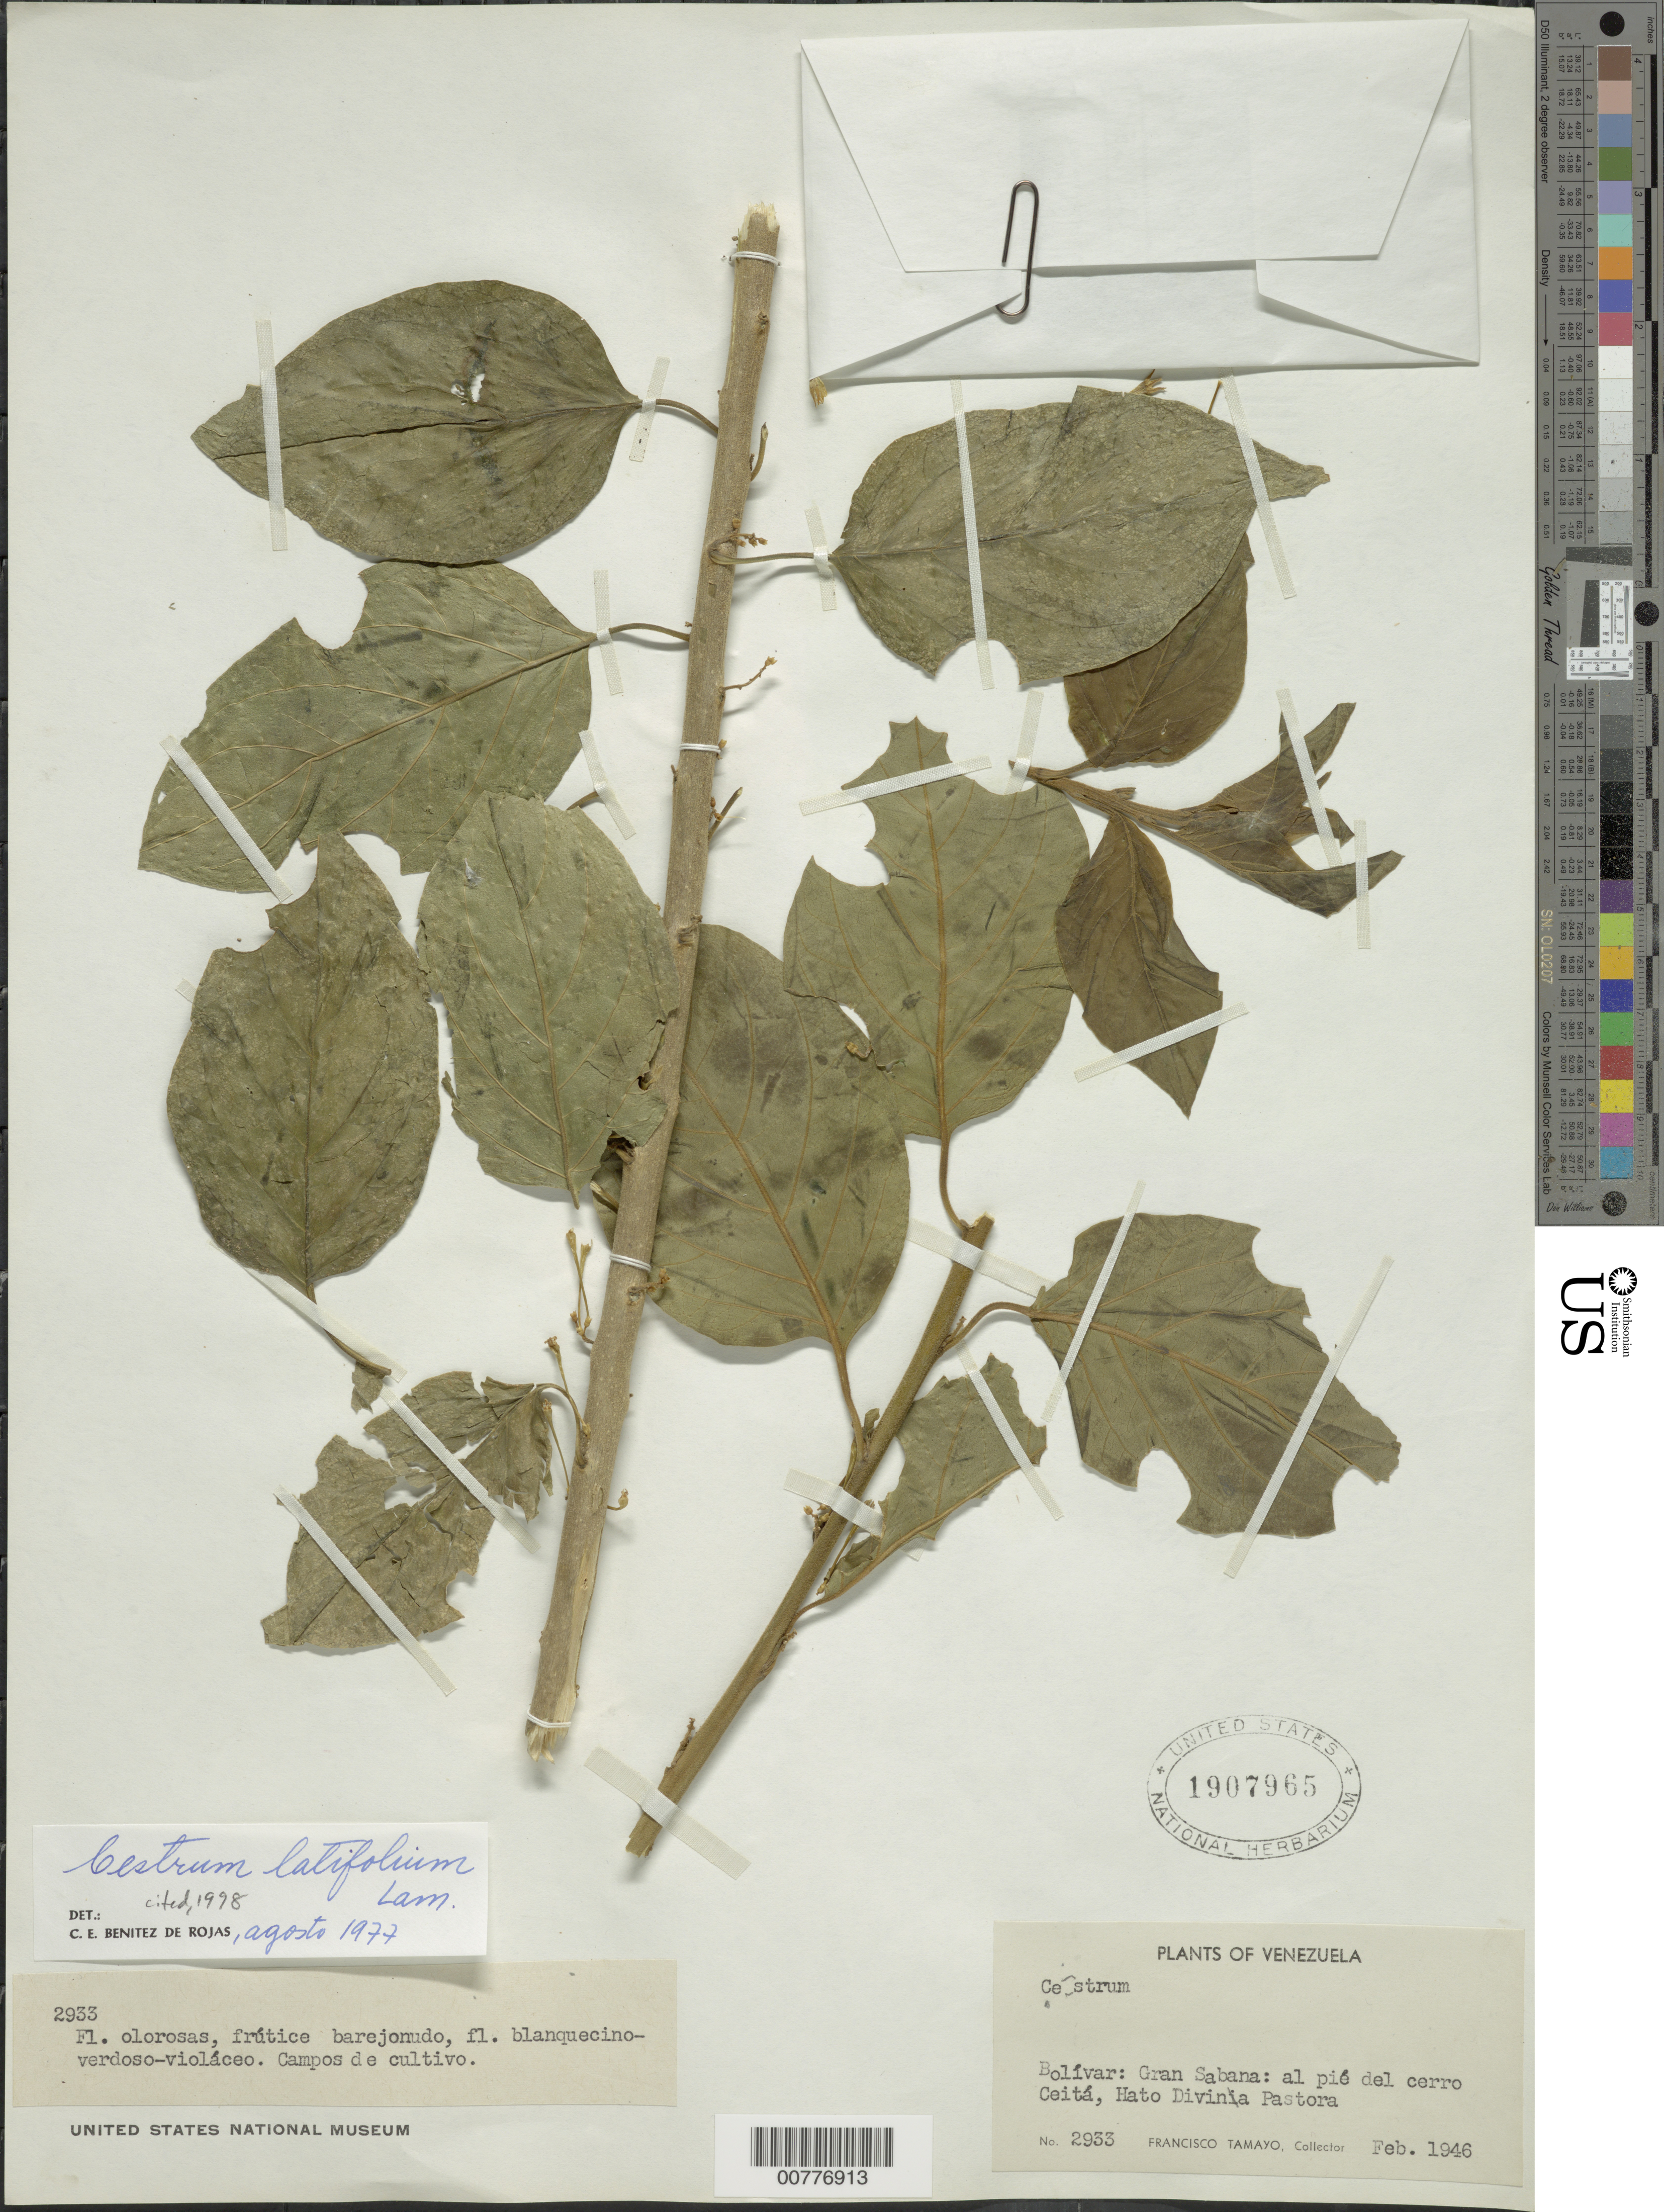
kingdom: Plantae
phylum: Tracheophyta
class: Magnoliopsida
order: Solanales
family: Solanaceae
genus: Cestrum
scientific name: Cestrum latifolium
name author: Lam.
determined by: de Rojas, C. E. B.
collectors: F. Tamayo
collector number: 2933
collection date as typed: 23-Feb-46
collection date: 1946-02-23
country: Venezuela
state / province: Bolívar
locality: Gran Sabana, Hato Divina Pastora, Cerro Ceitá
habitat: Campos de cultivo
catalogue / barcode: US 1907965